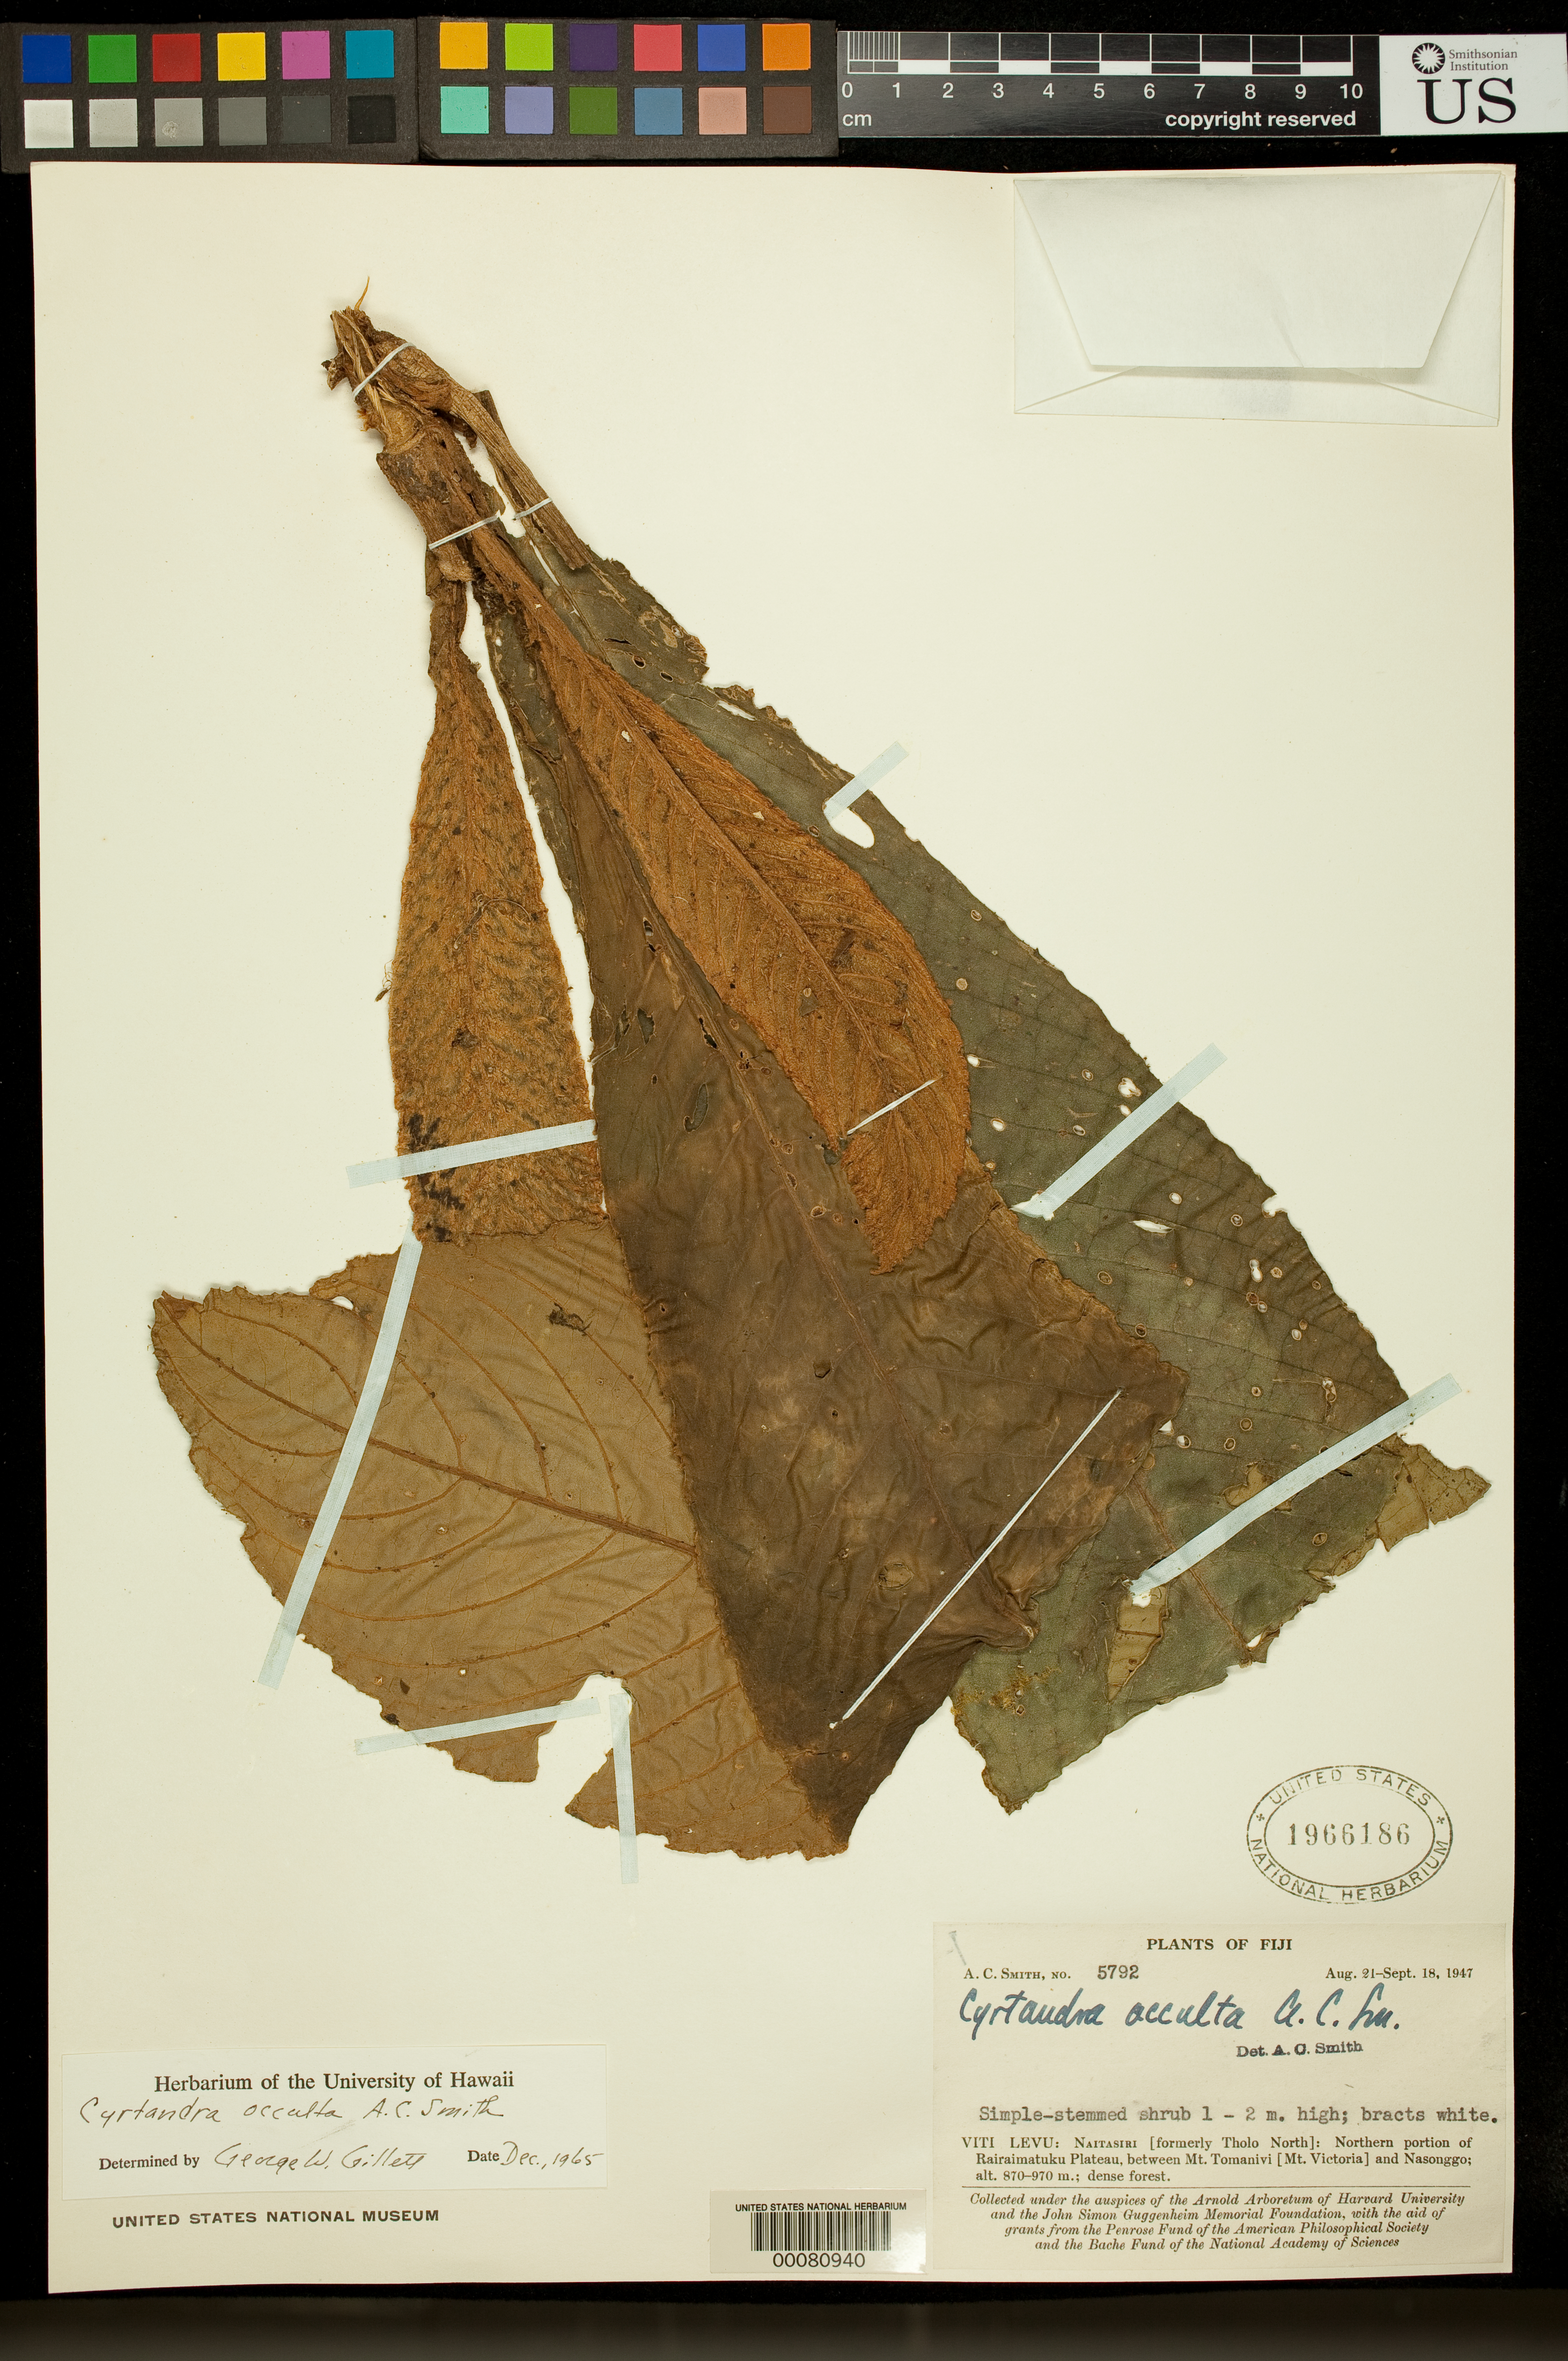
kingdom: Plantae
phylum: Tracheophyta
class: Magnoliopsida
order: Lamiales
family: Gesneriaceae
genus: Cyrtandra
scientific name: Cyrtandra occulta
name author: A.C. Sm.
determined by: Johnson, Melissa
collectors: A. C. Smith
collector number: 5792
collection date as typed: Aug-Sep 1947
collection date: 1947-08/1947-09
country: Fiji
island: Viti Levu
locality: Naitasiri Ýformerly tholo north¨, northern portion of rairai- matuku plateau, between mt tomanivi Ýmt victoria¨ and nasonggo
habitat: Dense forest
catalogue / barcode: US 1966186